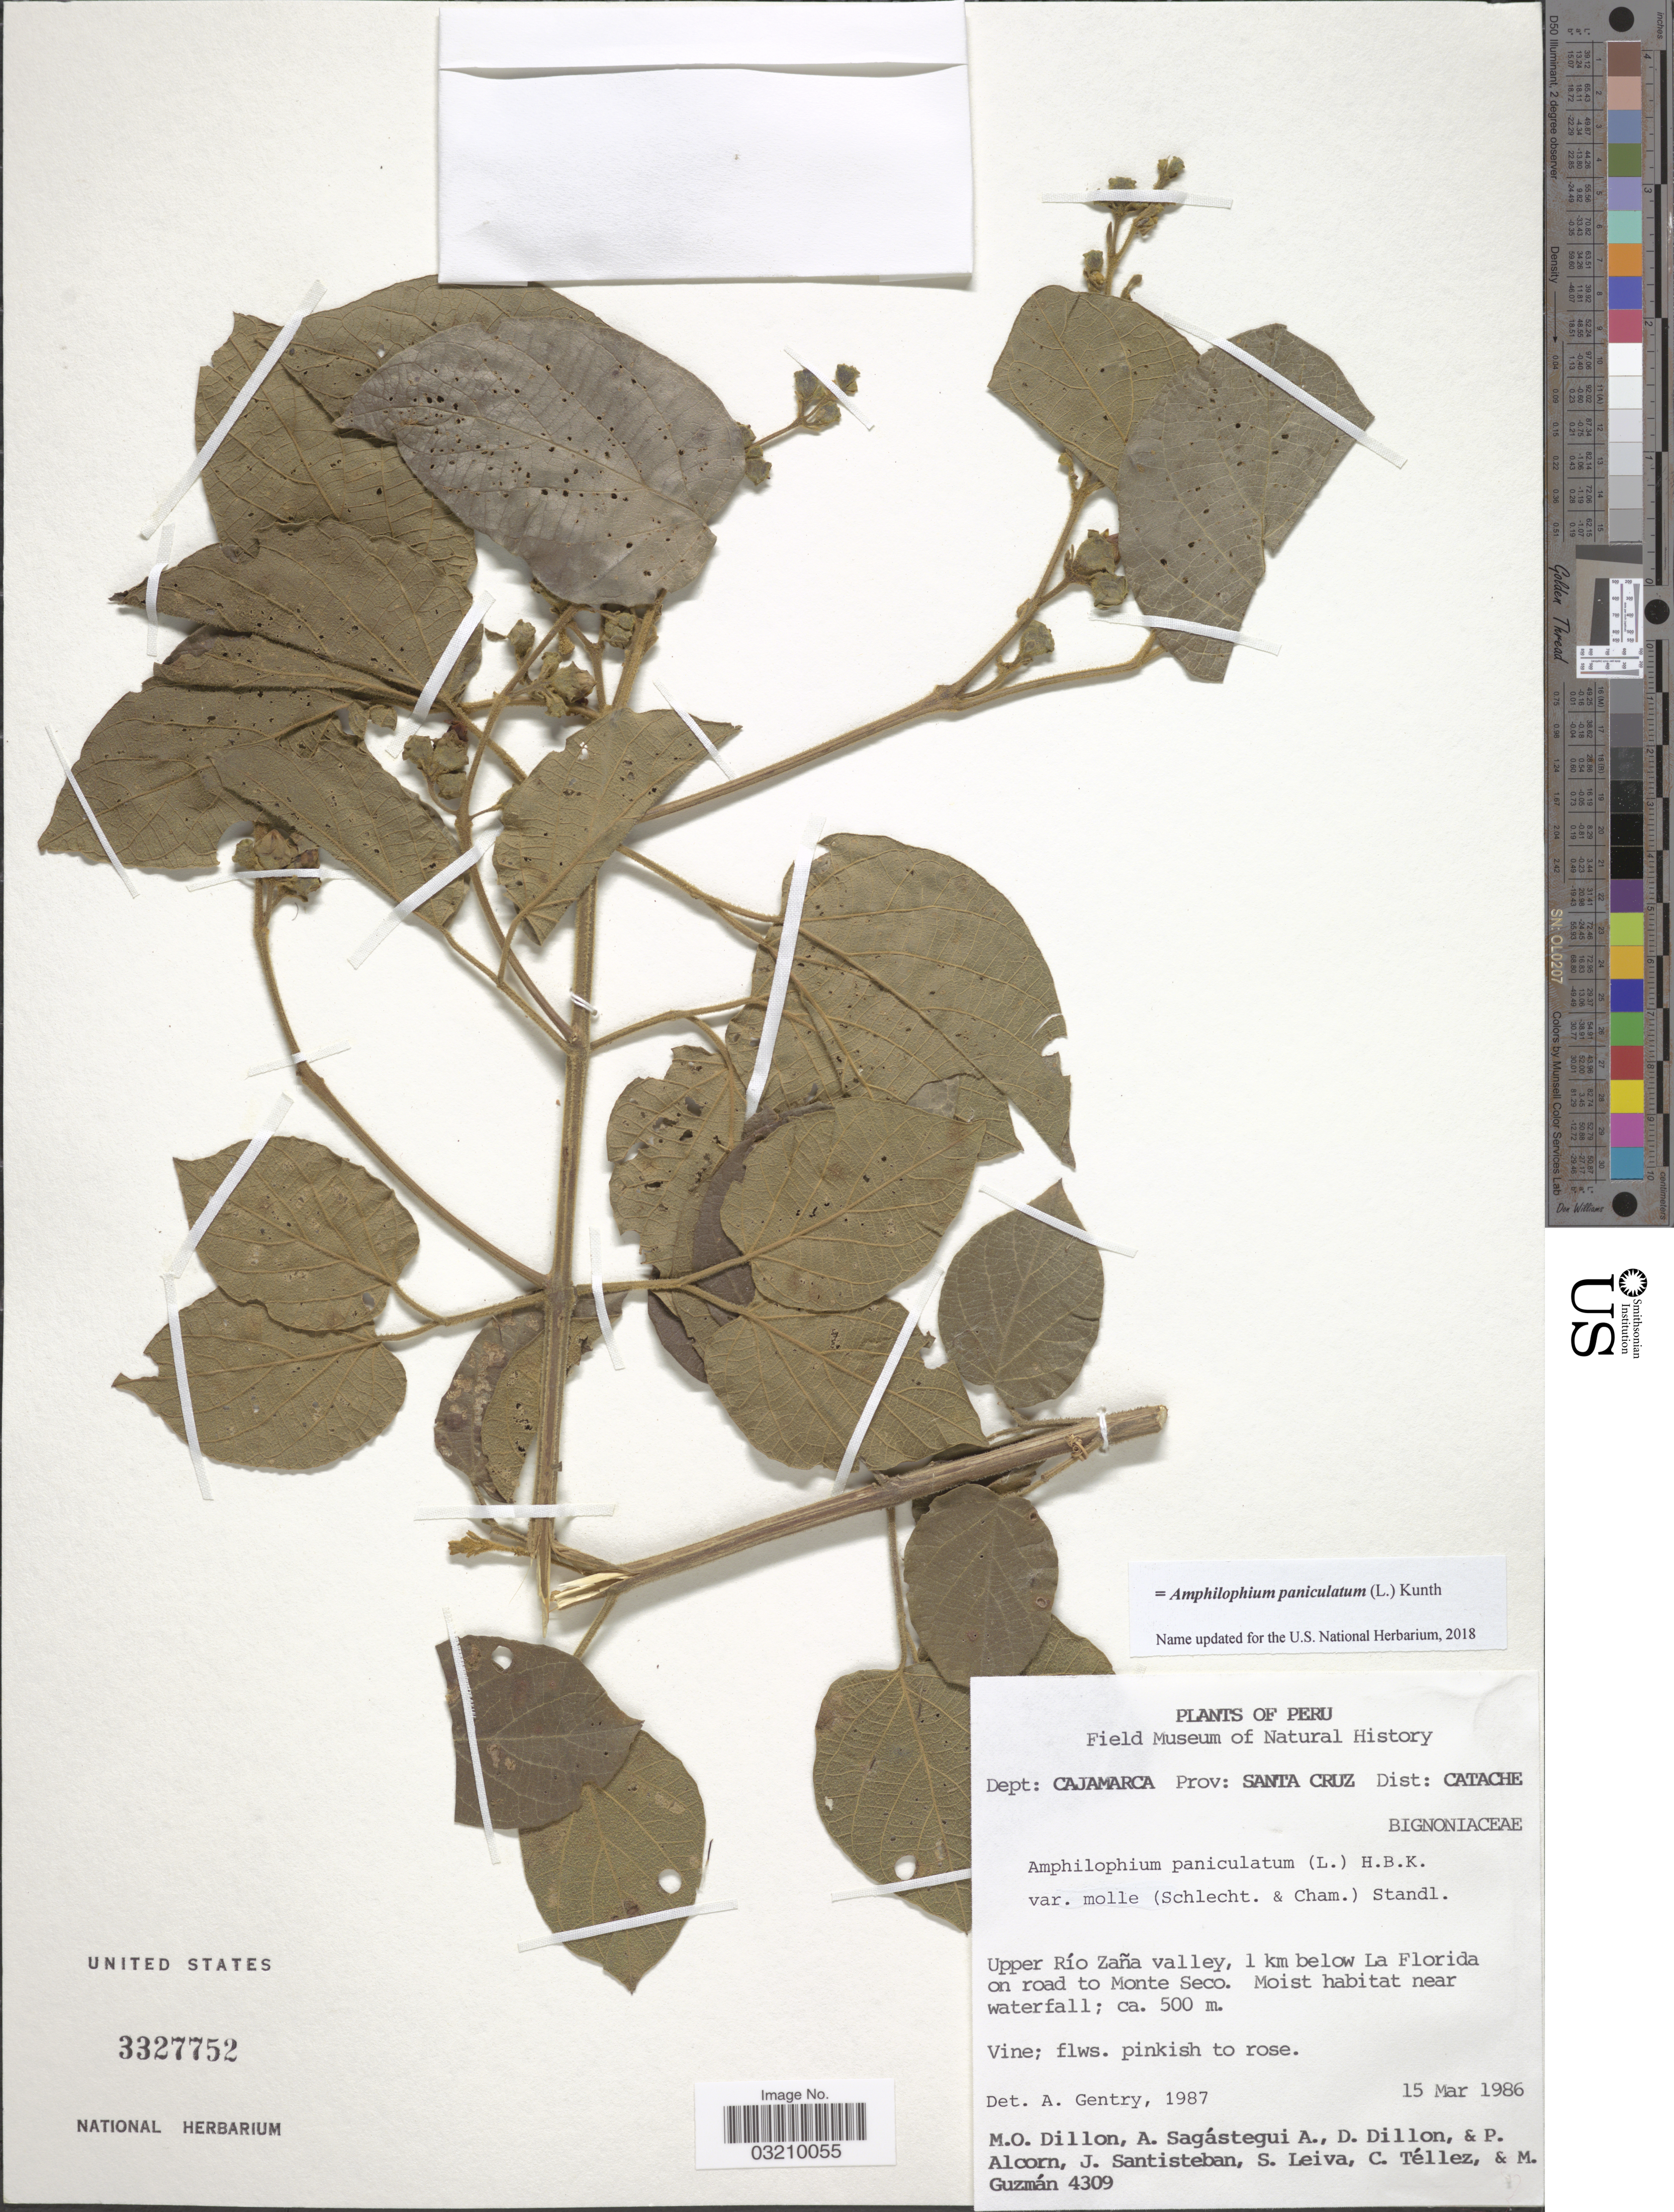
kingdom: Plantae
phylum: Tracheophyta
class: Magnoliopsida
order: Lamiales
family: Bignoniaceae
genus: Amphilophium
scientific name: Amphilophium paniculatum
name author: (L.) Kunth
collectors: M. O. Dillon, A. Sagástegui A., D. Dillon, P. Alcorn & et al.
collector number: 4309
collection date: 1986-03-15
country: Peru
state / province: Cajamarca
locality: Dept: Cajamarca. Prov: Santa Cruz. Dist: Catache. Upper Río Zaña valley, 1 km below La Florida on road to Monte Seco.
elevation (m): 500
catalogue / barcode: US 3327752